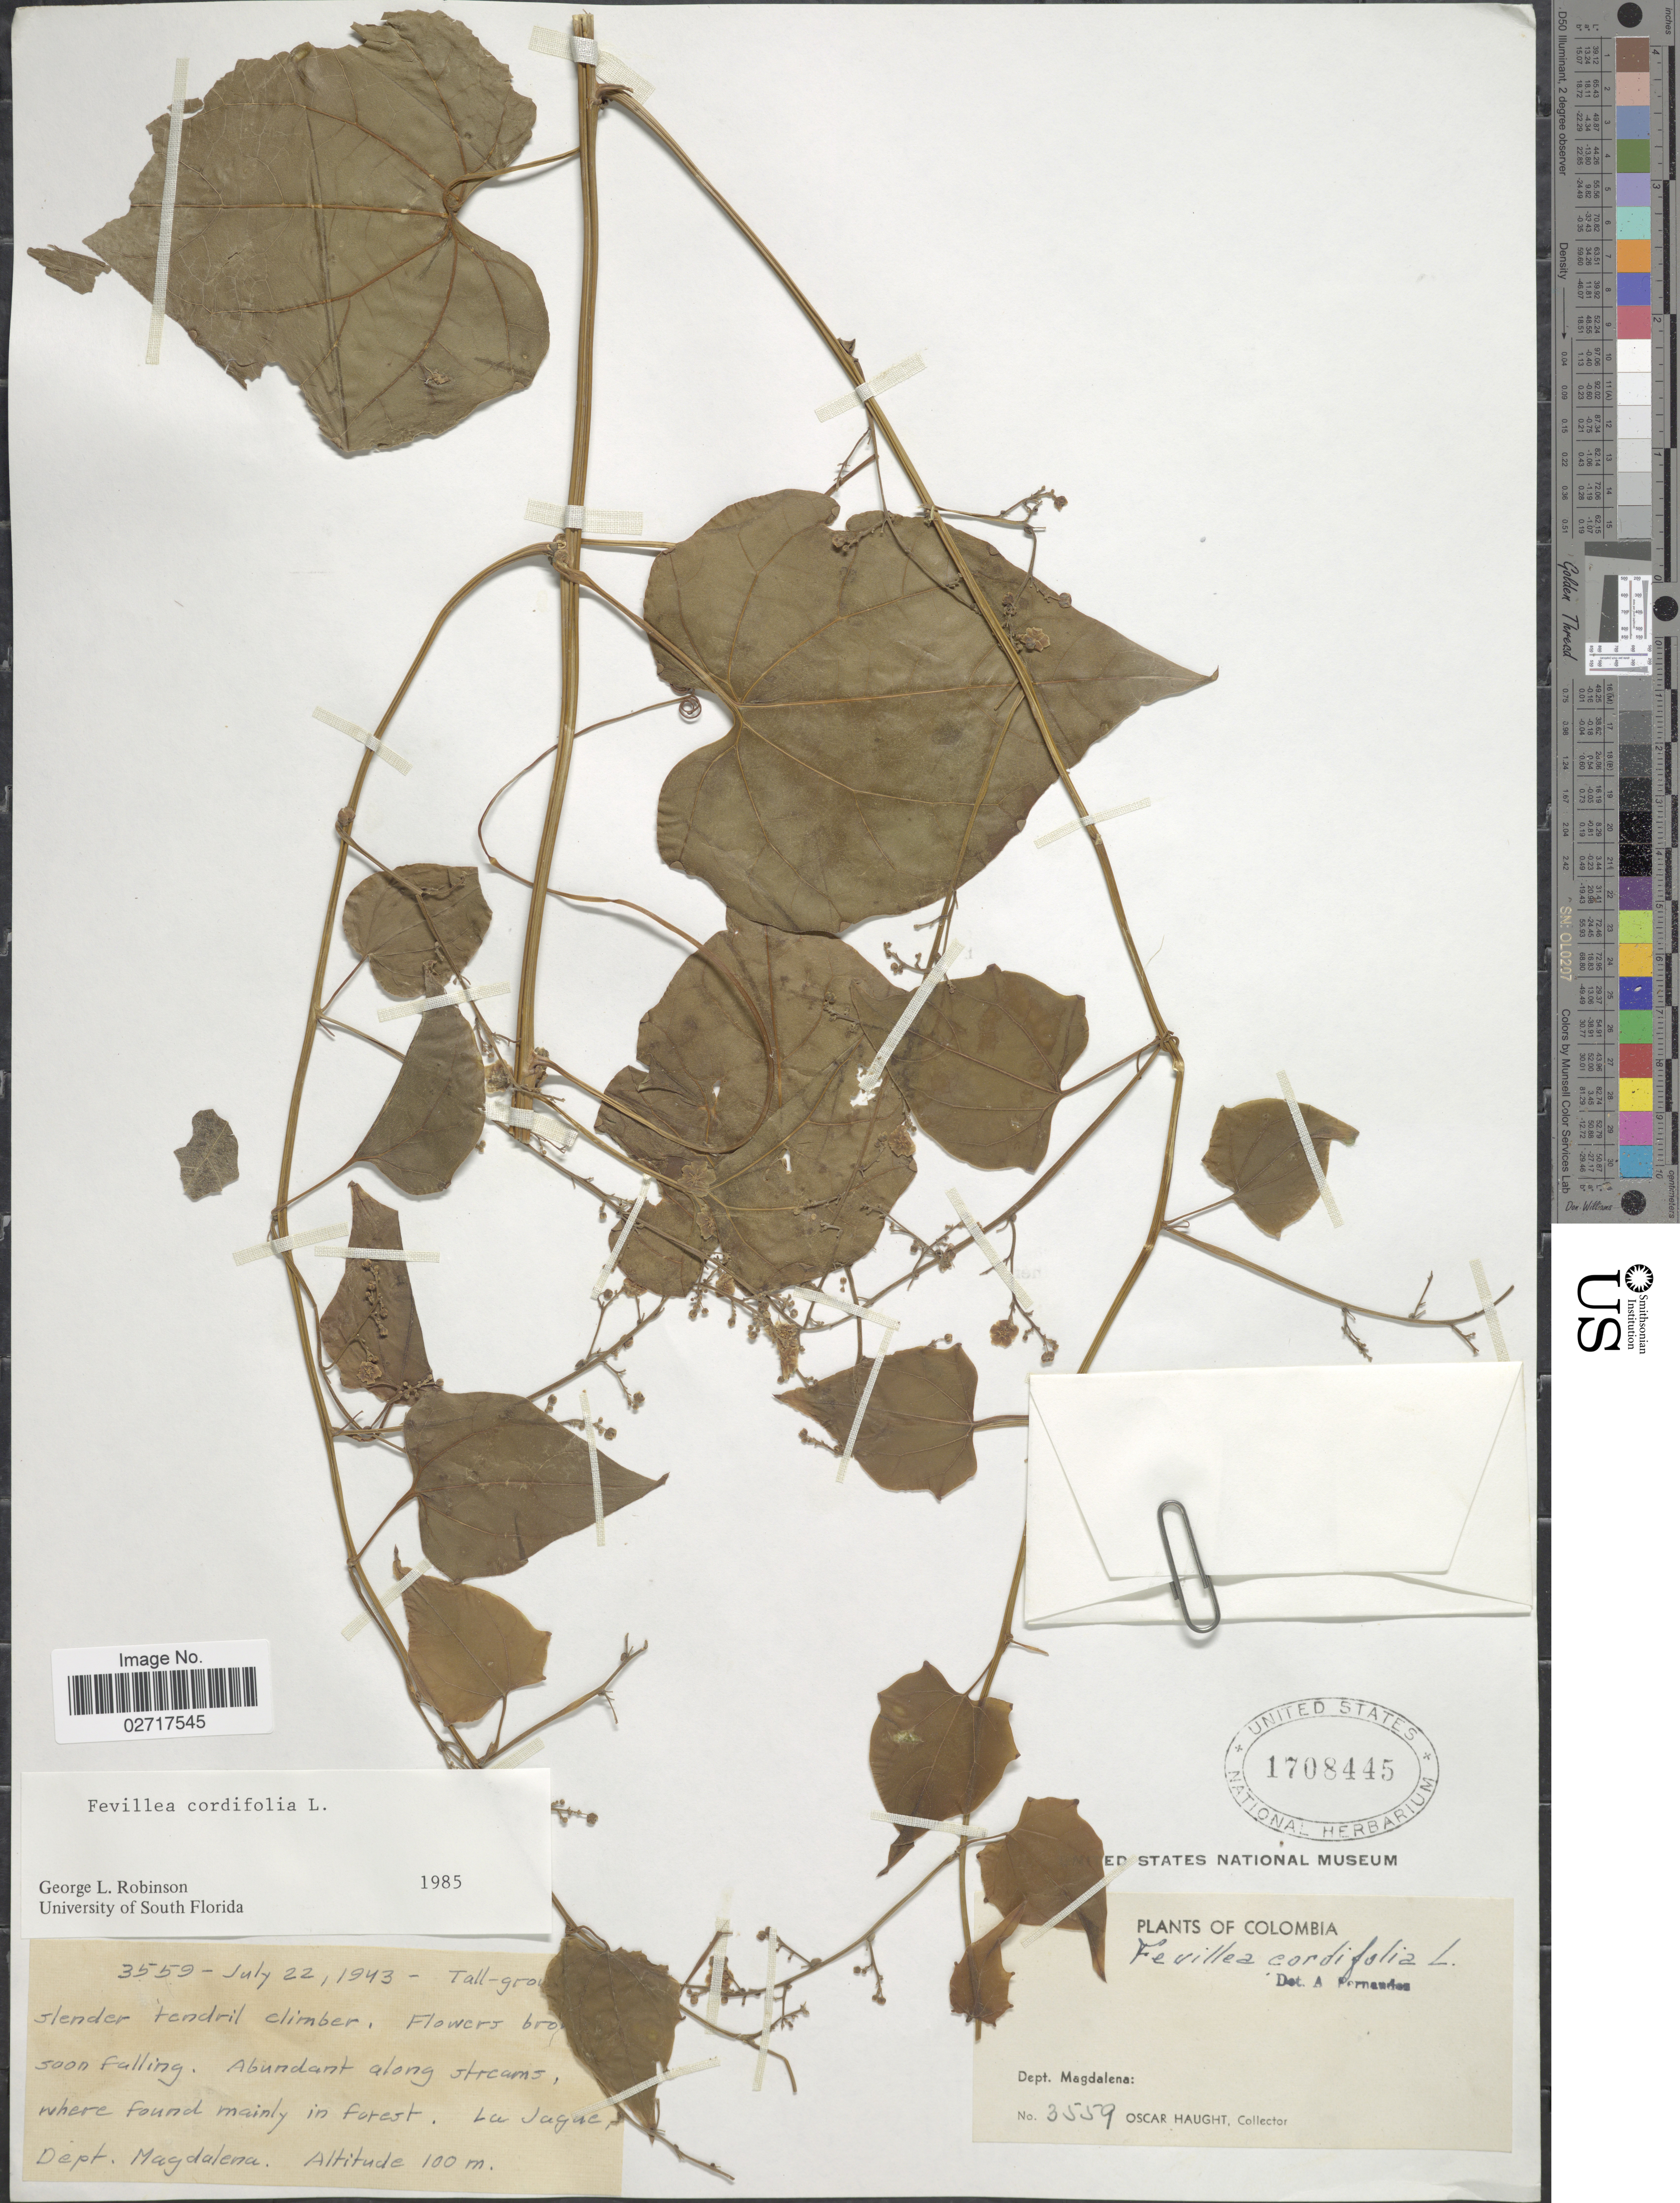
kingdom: Plantae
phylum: Tracheophyta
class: Magnoliopsida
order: Cucurbitales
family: Cucurbitaceae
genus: Fevillea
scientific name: Fevillea cordifolia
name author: L.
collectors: O. L. Haught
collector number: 3559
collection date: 1943-07-22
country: Colombia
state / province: Magdalena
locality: La Jague, Dept. Magdalena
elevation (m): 100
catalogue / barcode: US 1708445